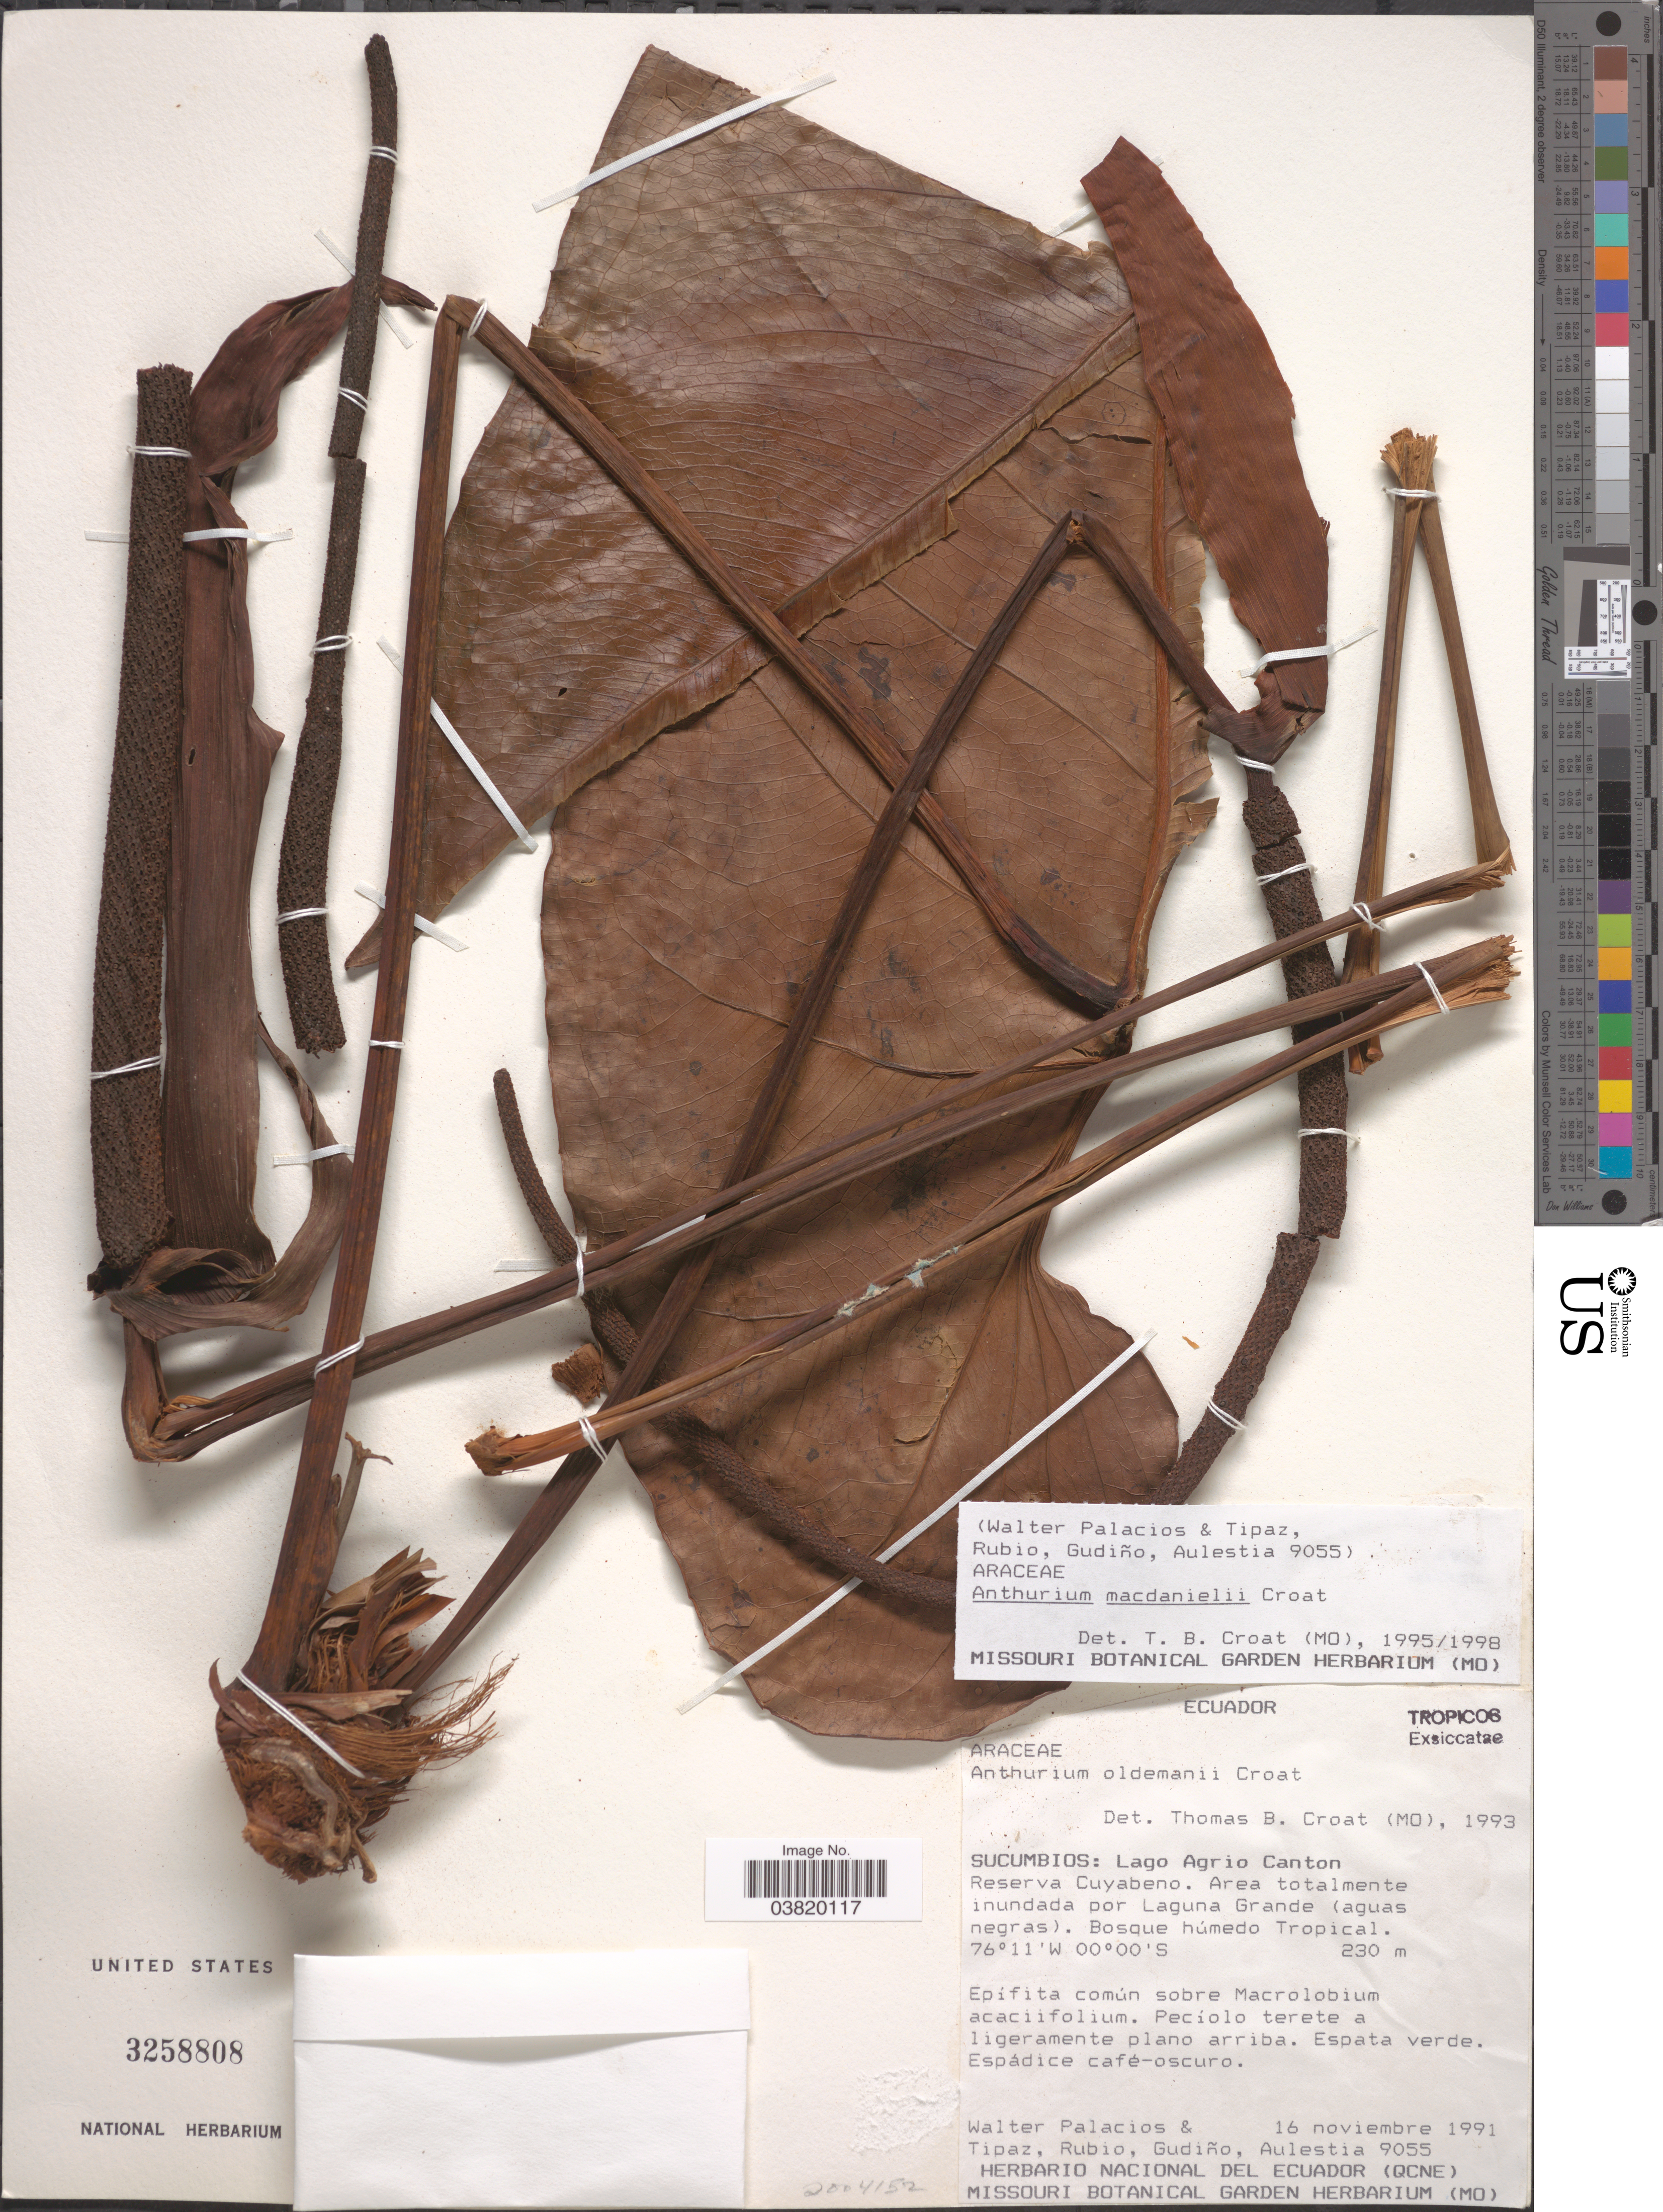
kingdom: Plantae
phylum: Tracheophyta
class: Liliopsida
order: Alismatales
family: Araceae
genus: Anthurium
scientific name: Anthurium macdanielii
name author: Croat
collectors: W. Palacios, -. Tipaz, -. Rubio, -. Gudiño & -. Aulestia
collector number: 9055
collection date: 1991-11-16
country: Ecuador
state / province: Sucumbíos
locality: Lago Agrio Canton. Reserva Cuyabeno. Area totalmente inundada por Laguna Grande (aguas negras).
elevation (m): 230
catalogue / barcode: US 3258808